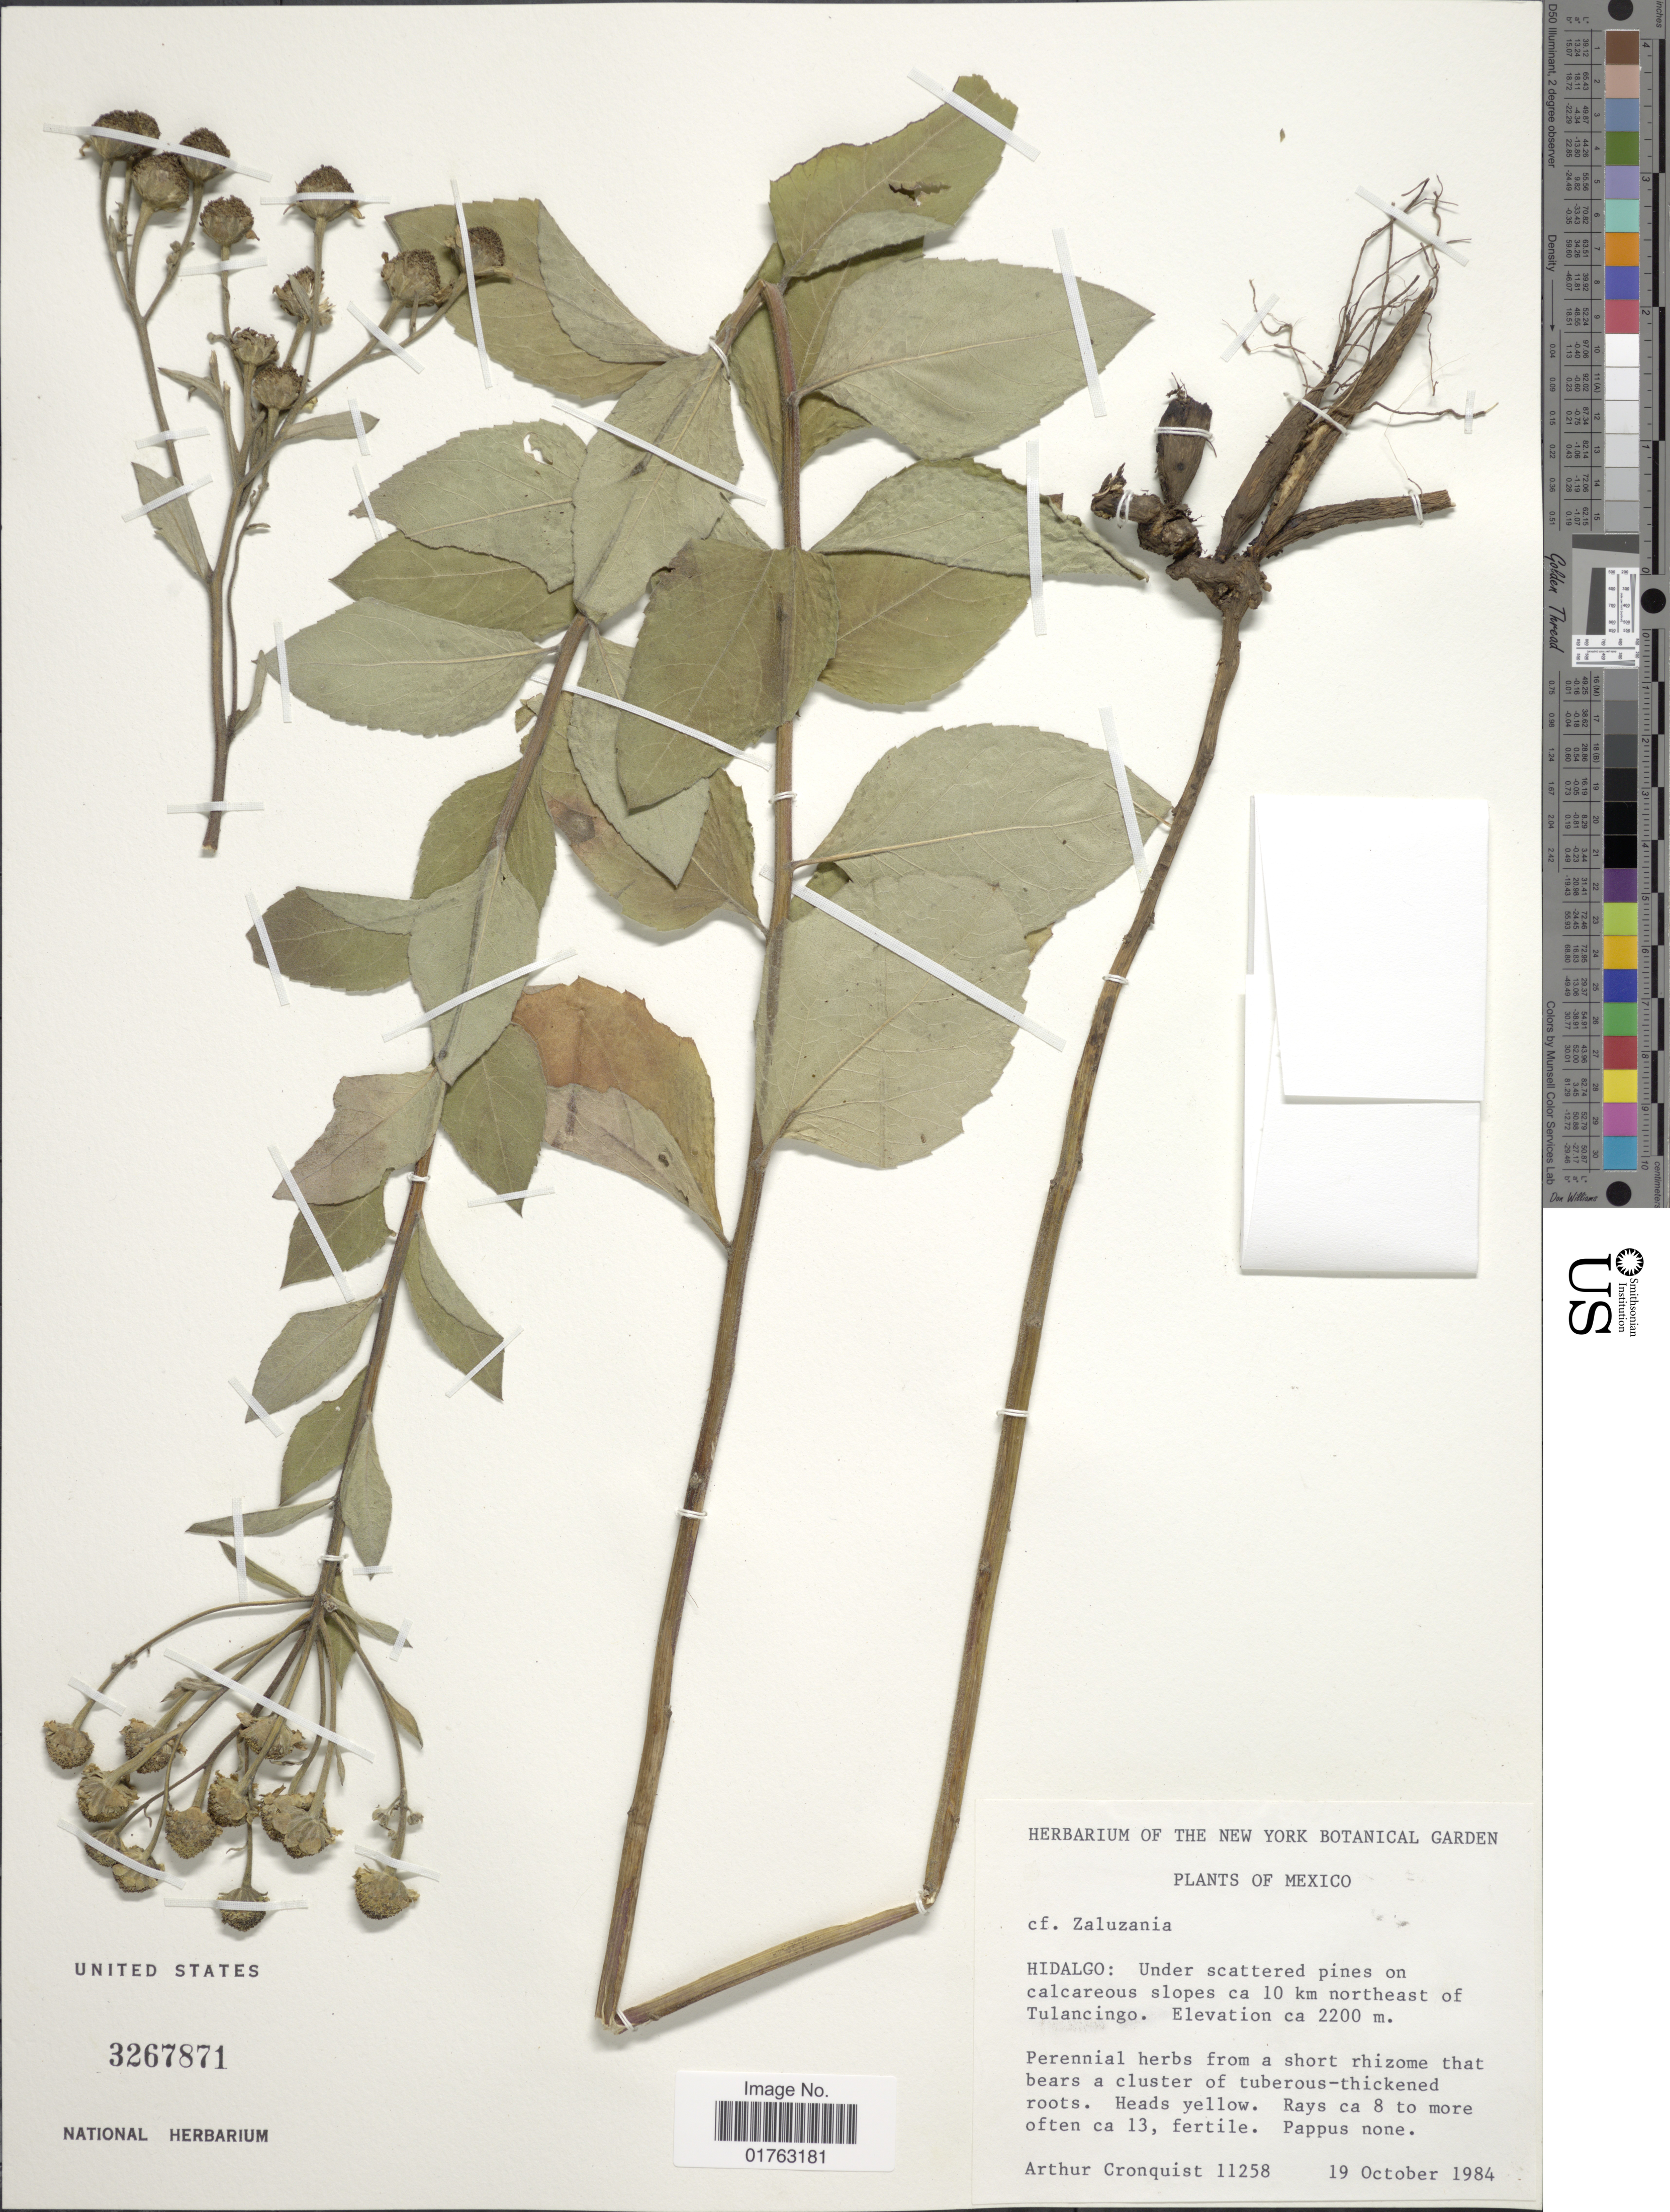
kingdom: Plantae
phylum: Tracheophyta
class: Magnoliopsida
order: Asterales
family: Asteraceae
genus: Zaluzania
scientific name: Zaluzania megacephala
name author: Sch. Bip.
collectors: A. J. Cronquist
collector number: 11258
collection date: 1984-10-19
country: Mexico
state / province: Hidalgo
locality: Under scattered pines on calcareous slopes ca 10 km northeast of Tulancingo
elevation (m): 2200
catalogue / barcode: US 3267871